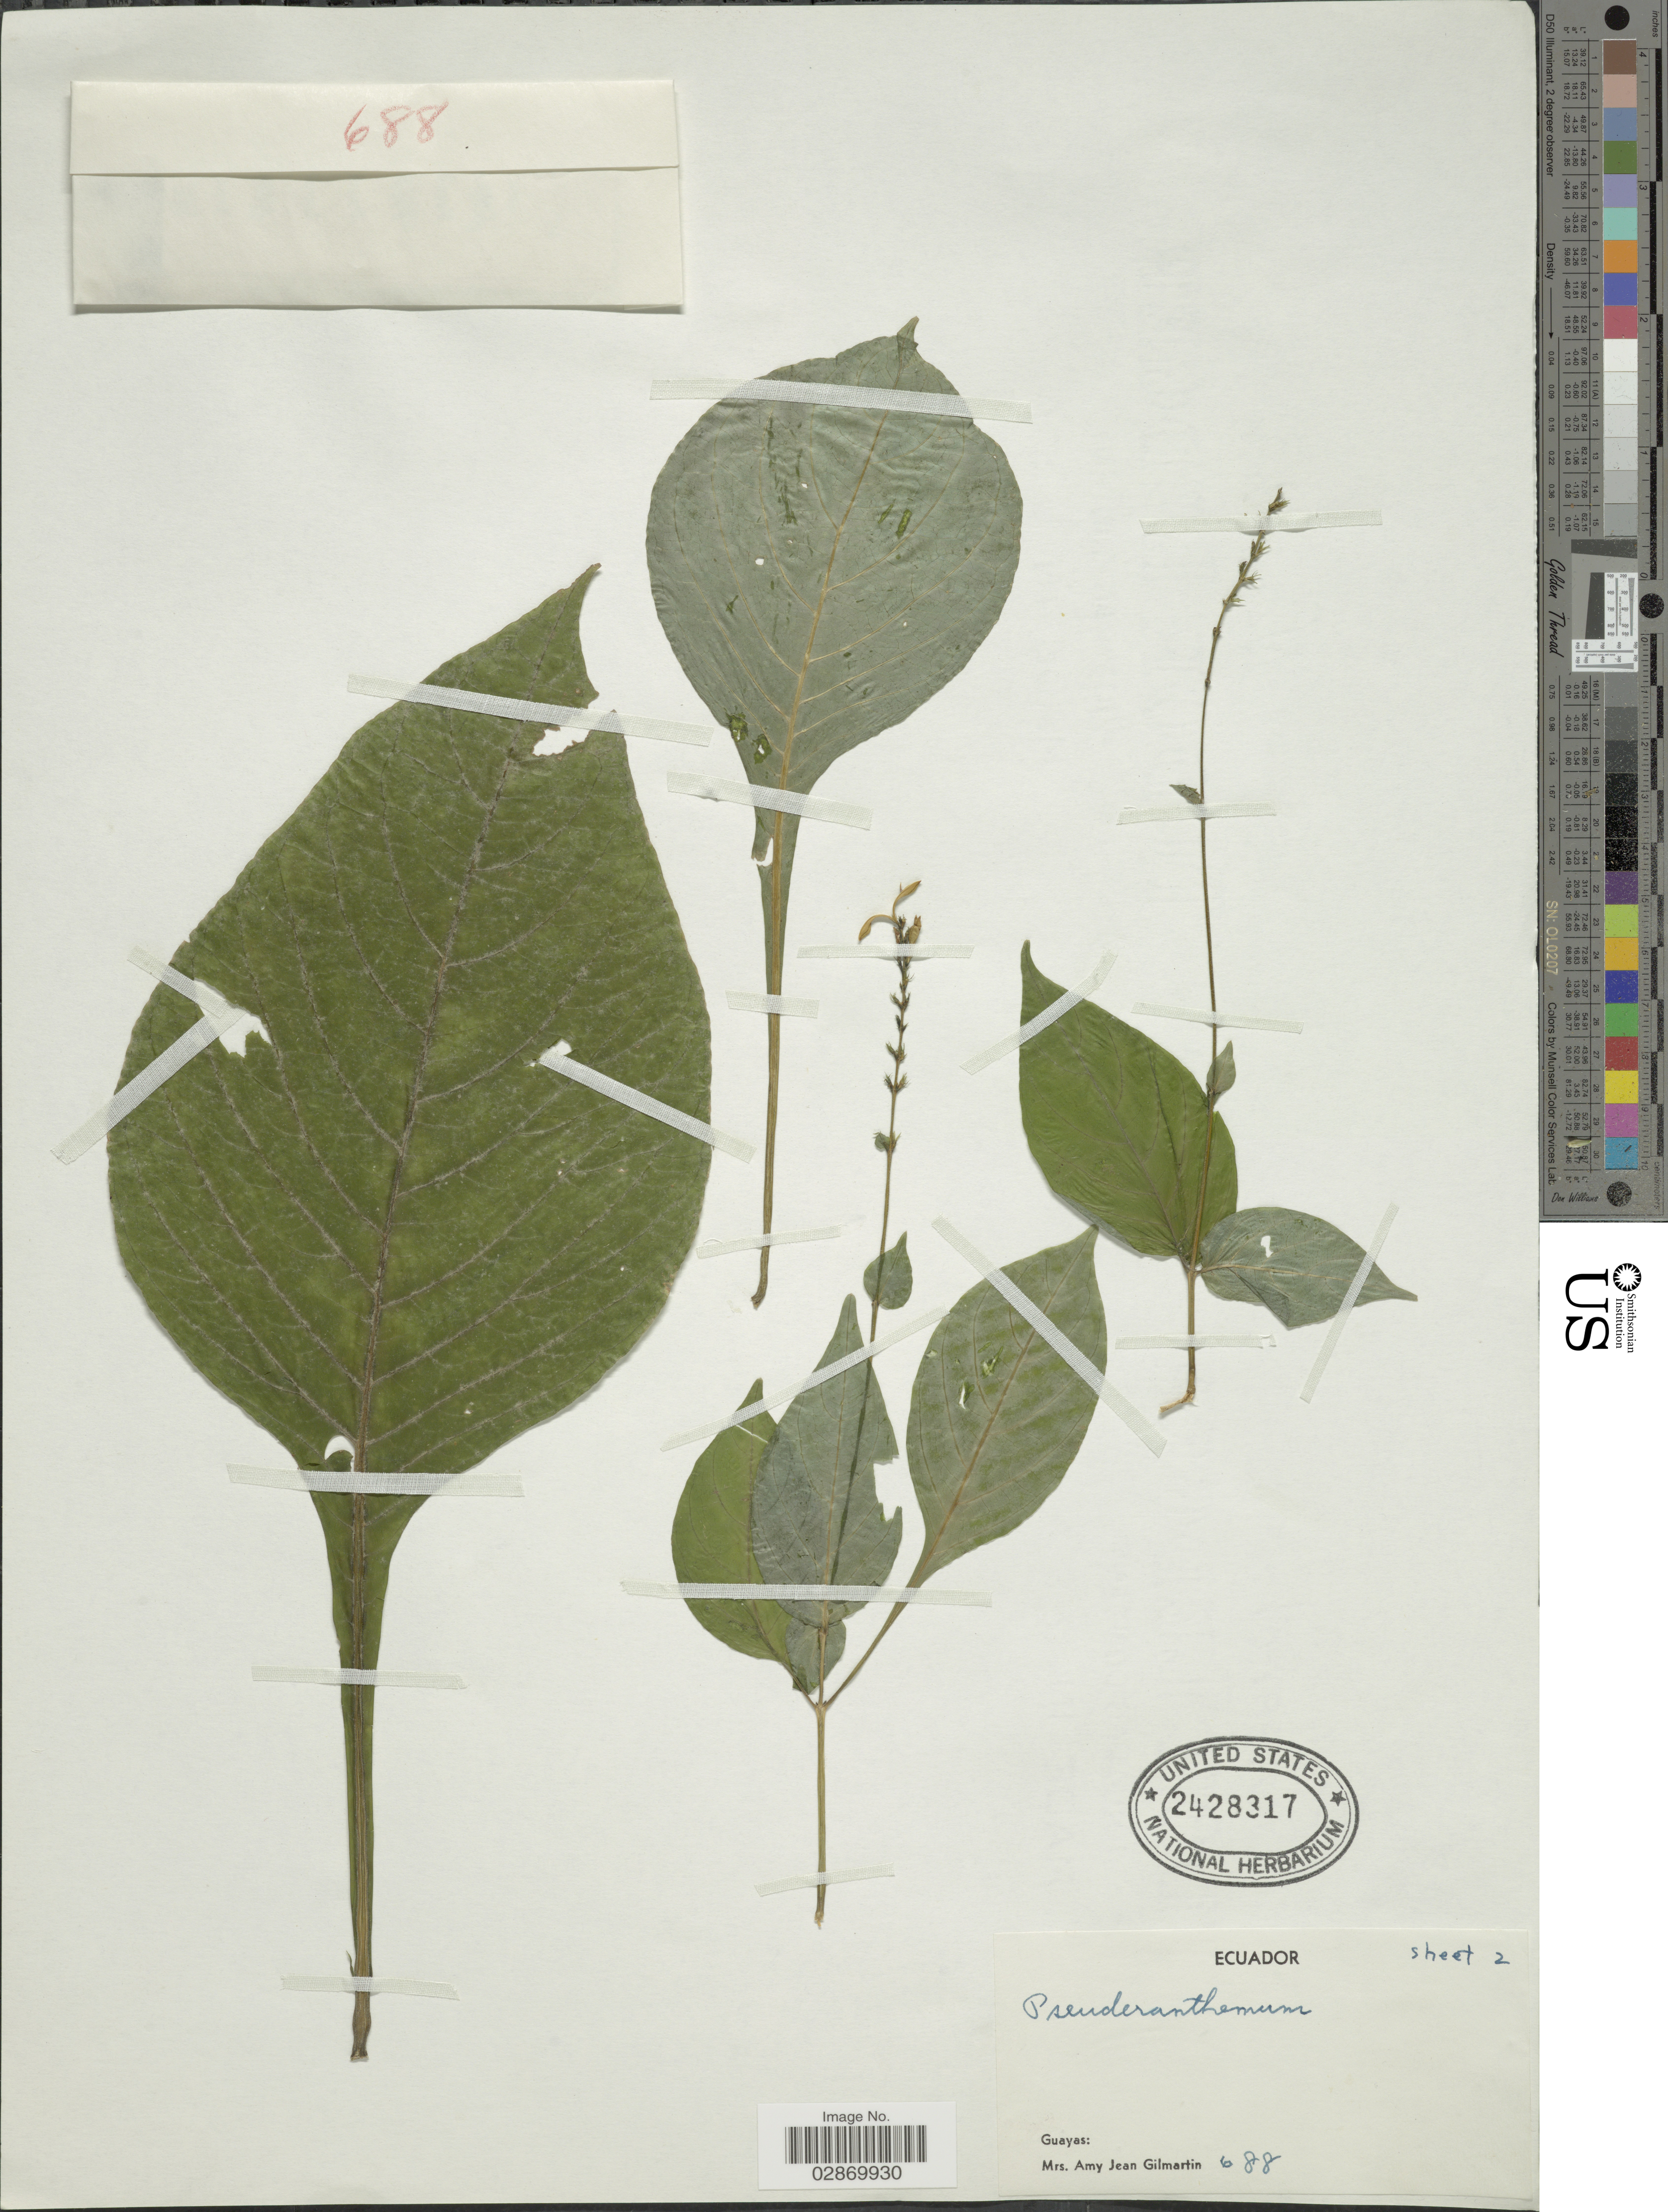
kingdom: Plantae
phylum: Tracheophyta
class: Magnoliopsida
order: Lamiales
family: Acanthaceae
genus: Pseuderanthemum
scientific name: Pseuderanthemum cuspidatum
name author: (Nees) Radlk. ex Lindau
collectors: A. J. Gilmartin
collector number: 688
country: Ecuador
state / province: Guayas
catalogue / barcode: US 2428317